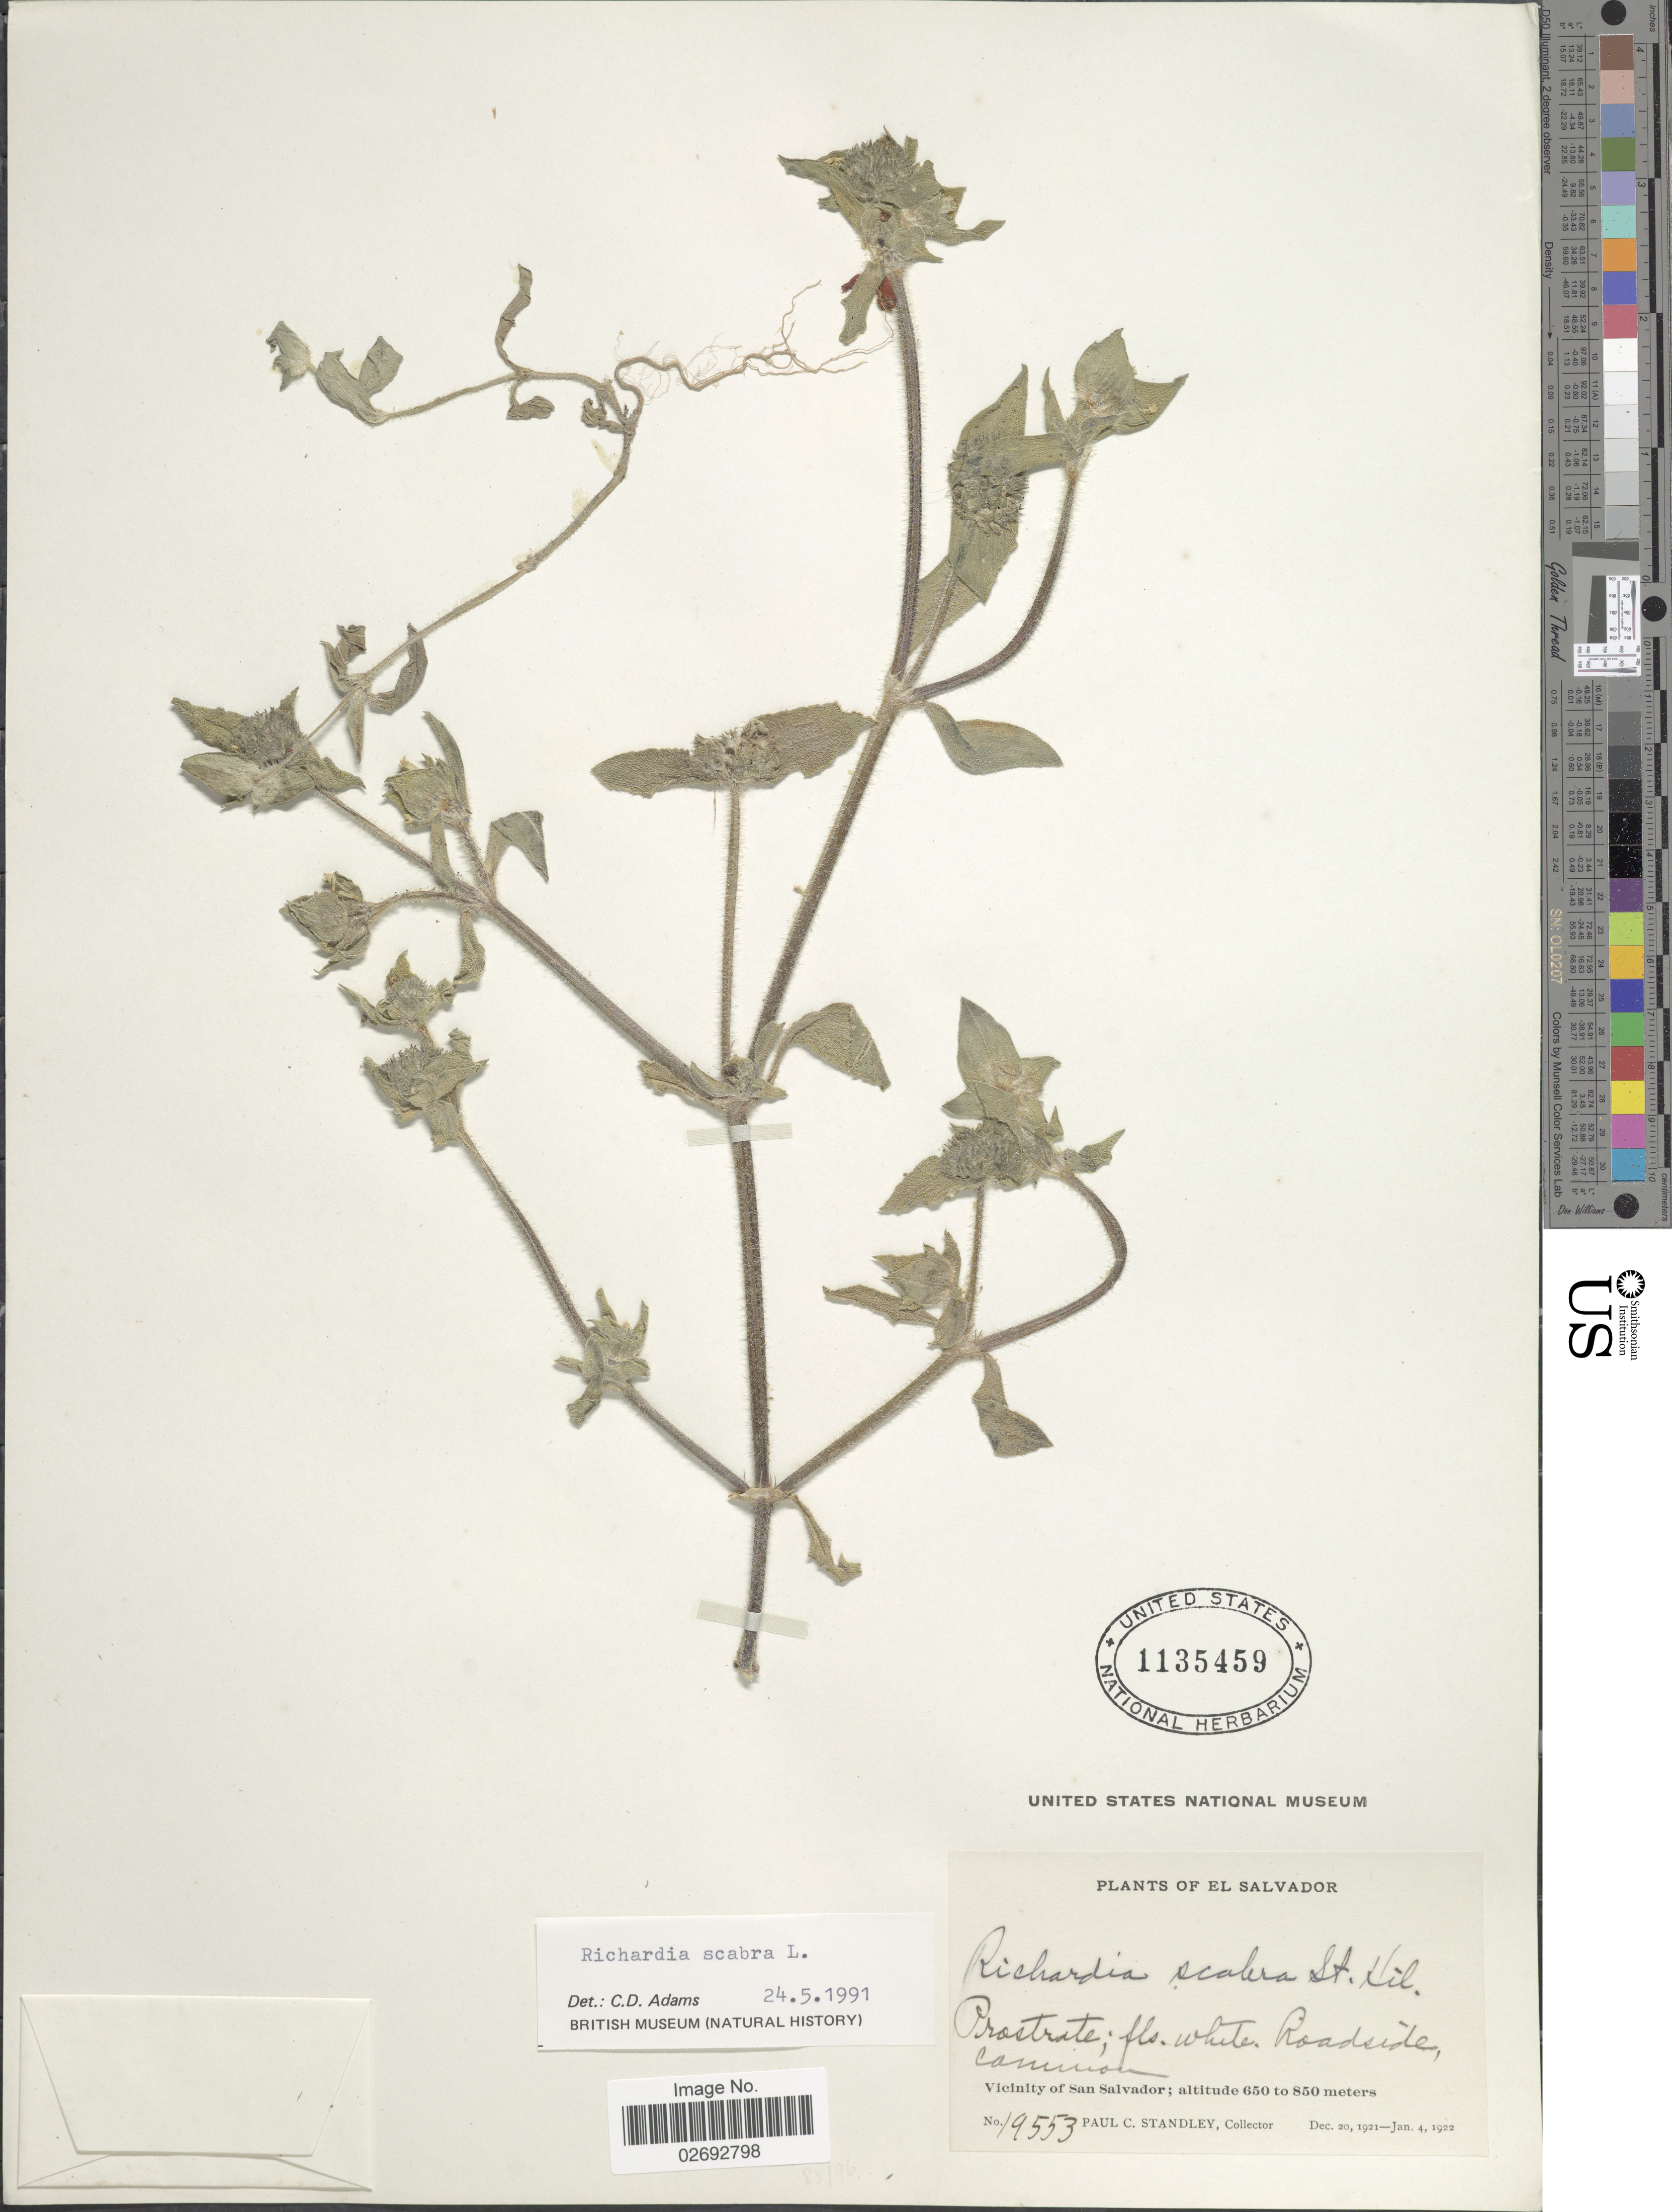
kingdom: Plantae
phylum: Tracheophyta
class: Magnoliopsida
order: Gentianales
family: Rubiaceae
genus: Richardia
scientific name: Richardia scabra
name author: L.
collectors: P. C. Standley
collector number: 19553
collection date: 1921-12-20/1922-01-04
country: El Salvador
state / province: San Salvador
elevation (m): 650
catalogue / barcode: US 1135459